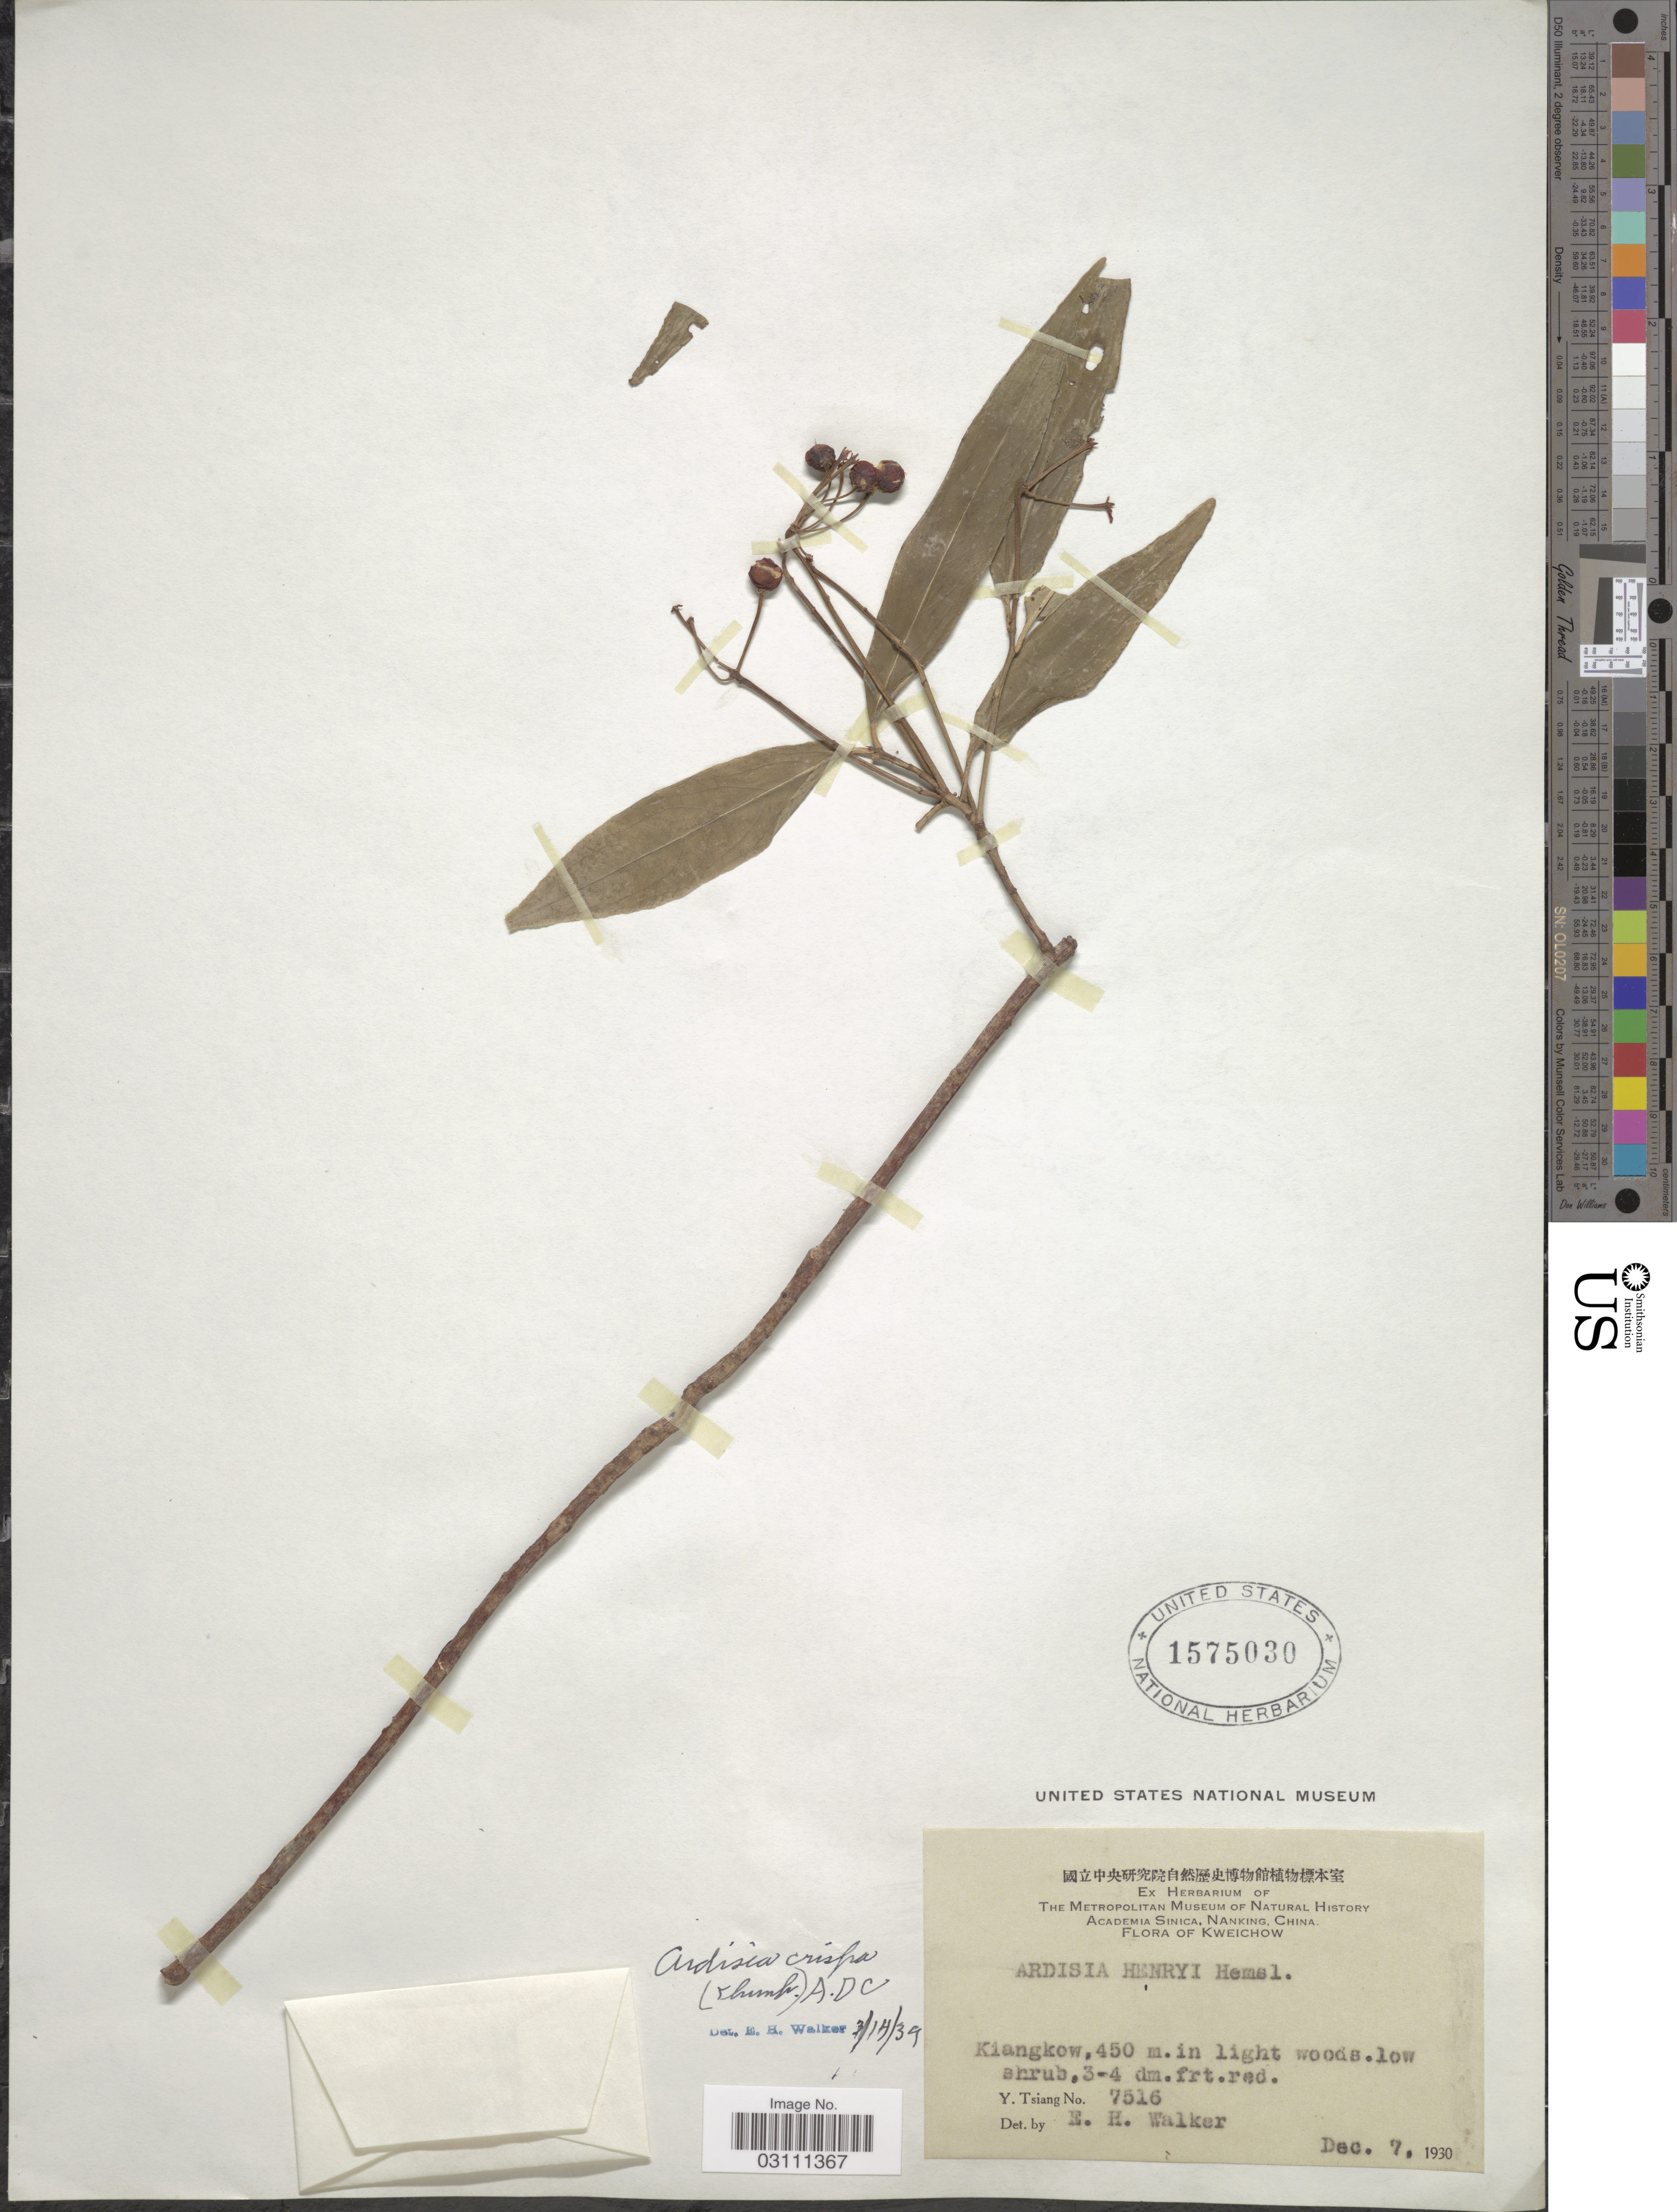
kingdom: Plantae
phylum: Tracheophyta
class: Magnoliopsida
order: Ericales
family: Primulaceae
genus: Ardisia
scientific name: Ardisia crispa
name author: (Thunb.) A. DC.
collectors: Y. Tsiang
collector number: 7516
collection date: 1930-12-07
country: China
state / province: Guizhou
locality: Kweichow. Kiangkow.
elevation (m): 450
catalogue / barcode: US 1575030